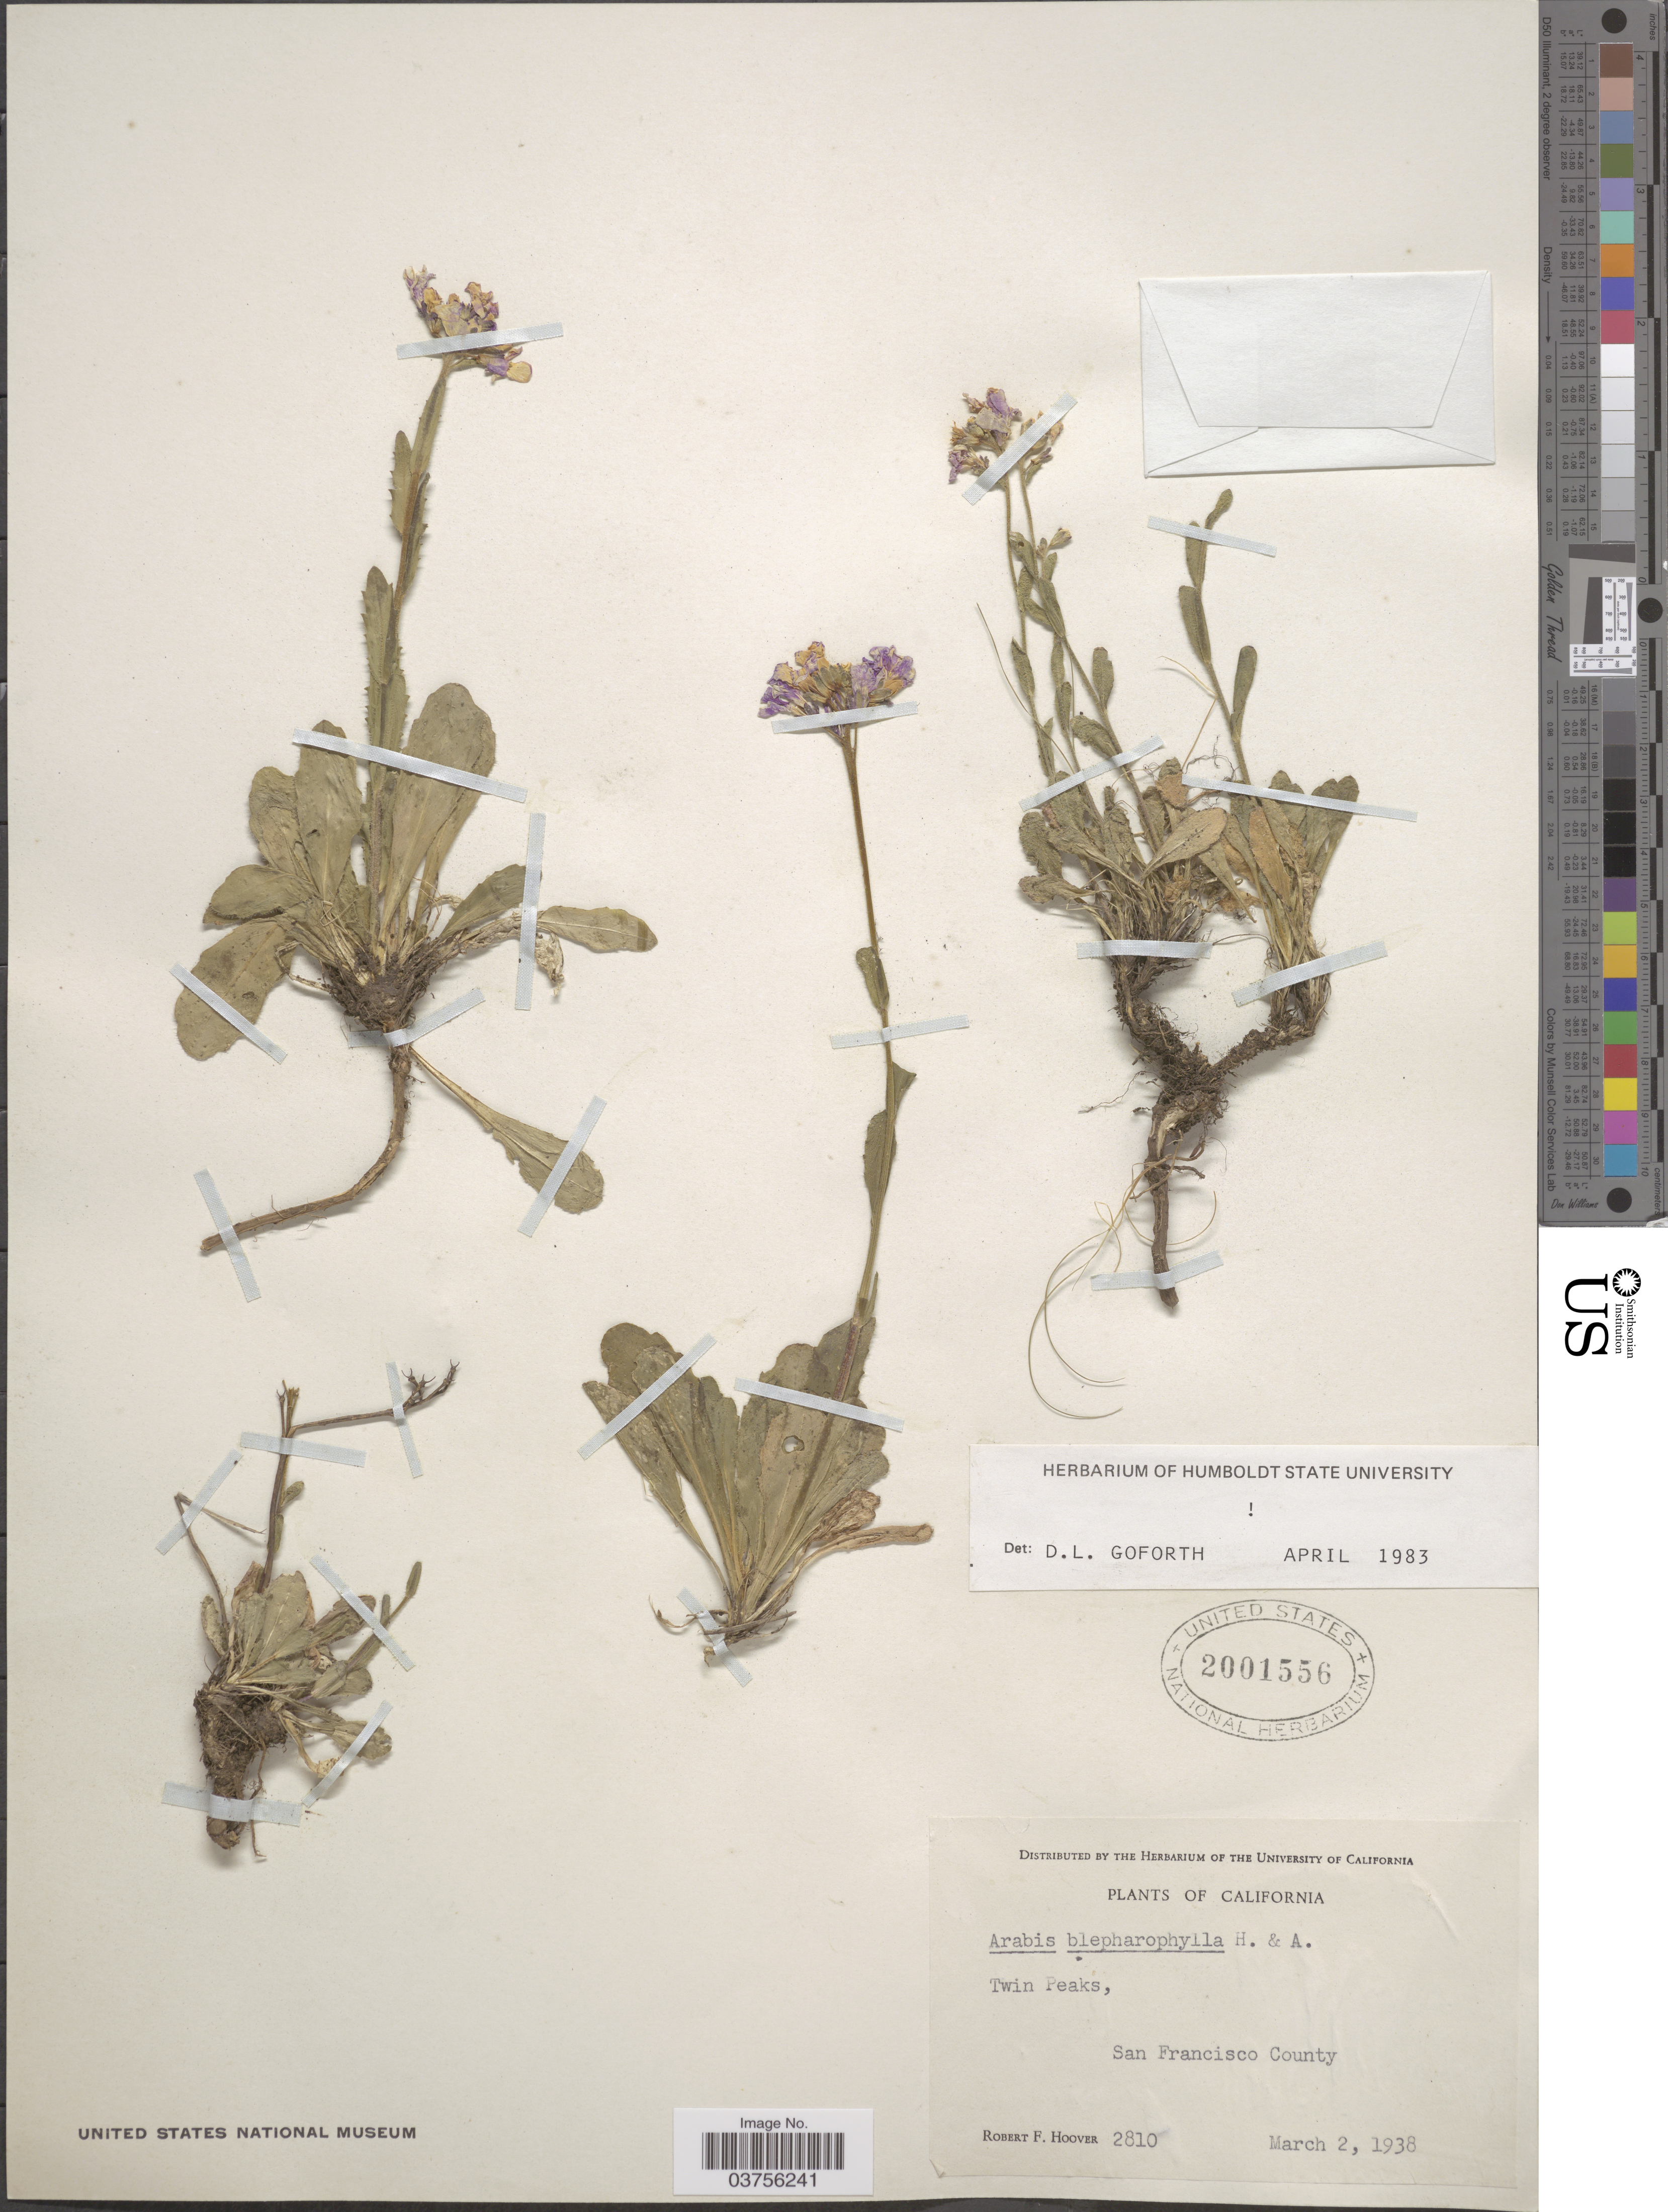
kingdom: Plantae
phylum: Tracheophyta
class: Magnoliopsida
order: Brassicales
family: Brassicaceae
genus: Arabis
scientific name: Arabis blepharophylla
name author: Hook. & Arn.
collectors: R. F. Hoover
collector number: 2810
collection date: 1938-03-02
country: United States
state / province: California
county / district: San Francisco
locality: Twin Peaks, San Francisco County.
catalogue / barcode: US 2001556